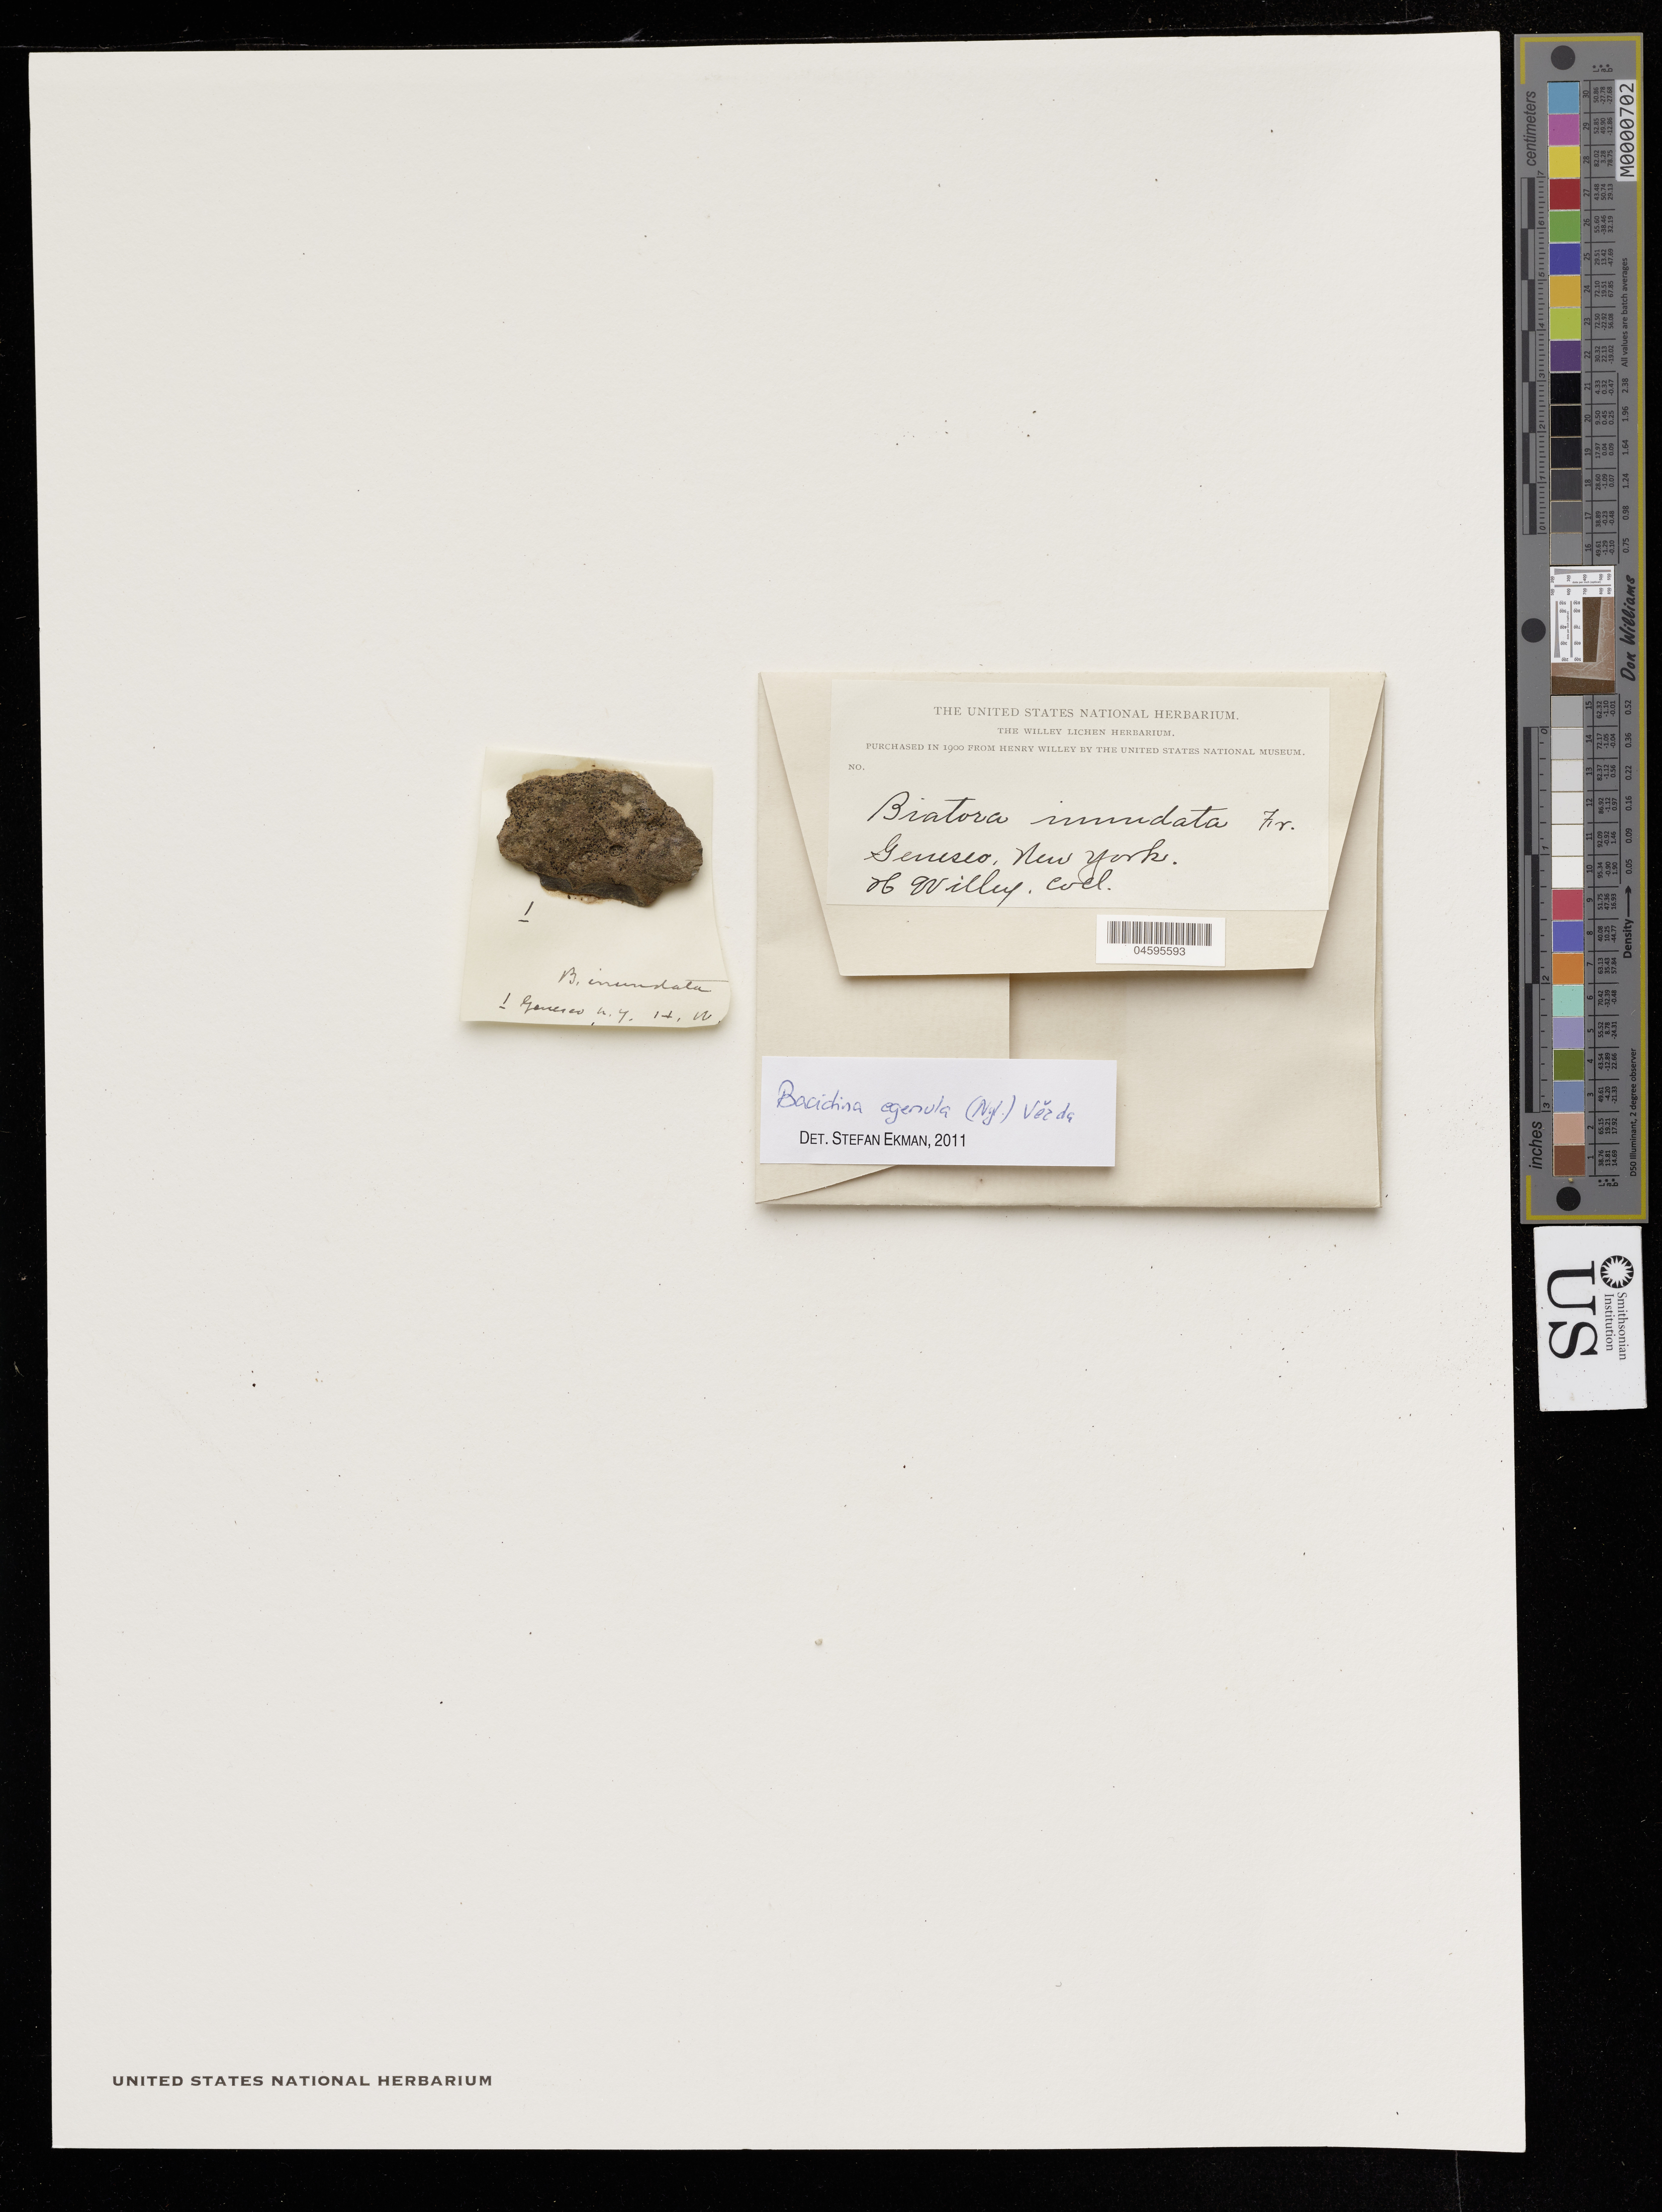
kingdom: Fungi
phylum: Ascomycota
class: Lecanoromycetes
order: Lecanorales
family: Ramalinaceae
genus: Bacidia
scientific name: Bacidia egenula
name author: (Nyl.) Arnold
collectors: H. Willey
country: United States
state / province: New York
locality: Genesco.